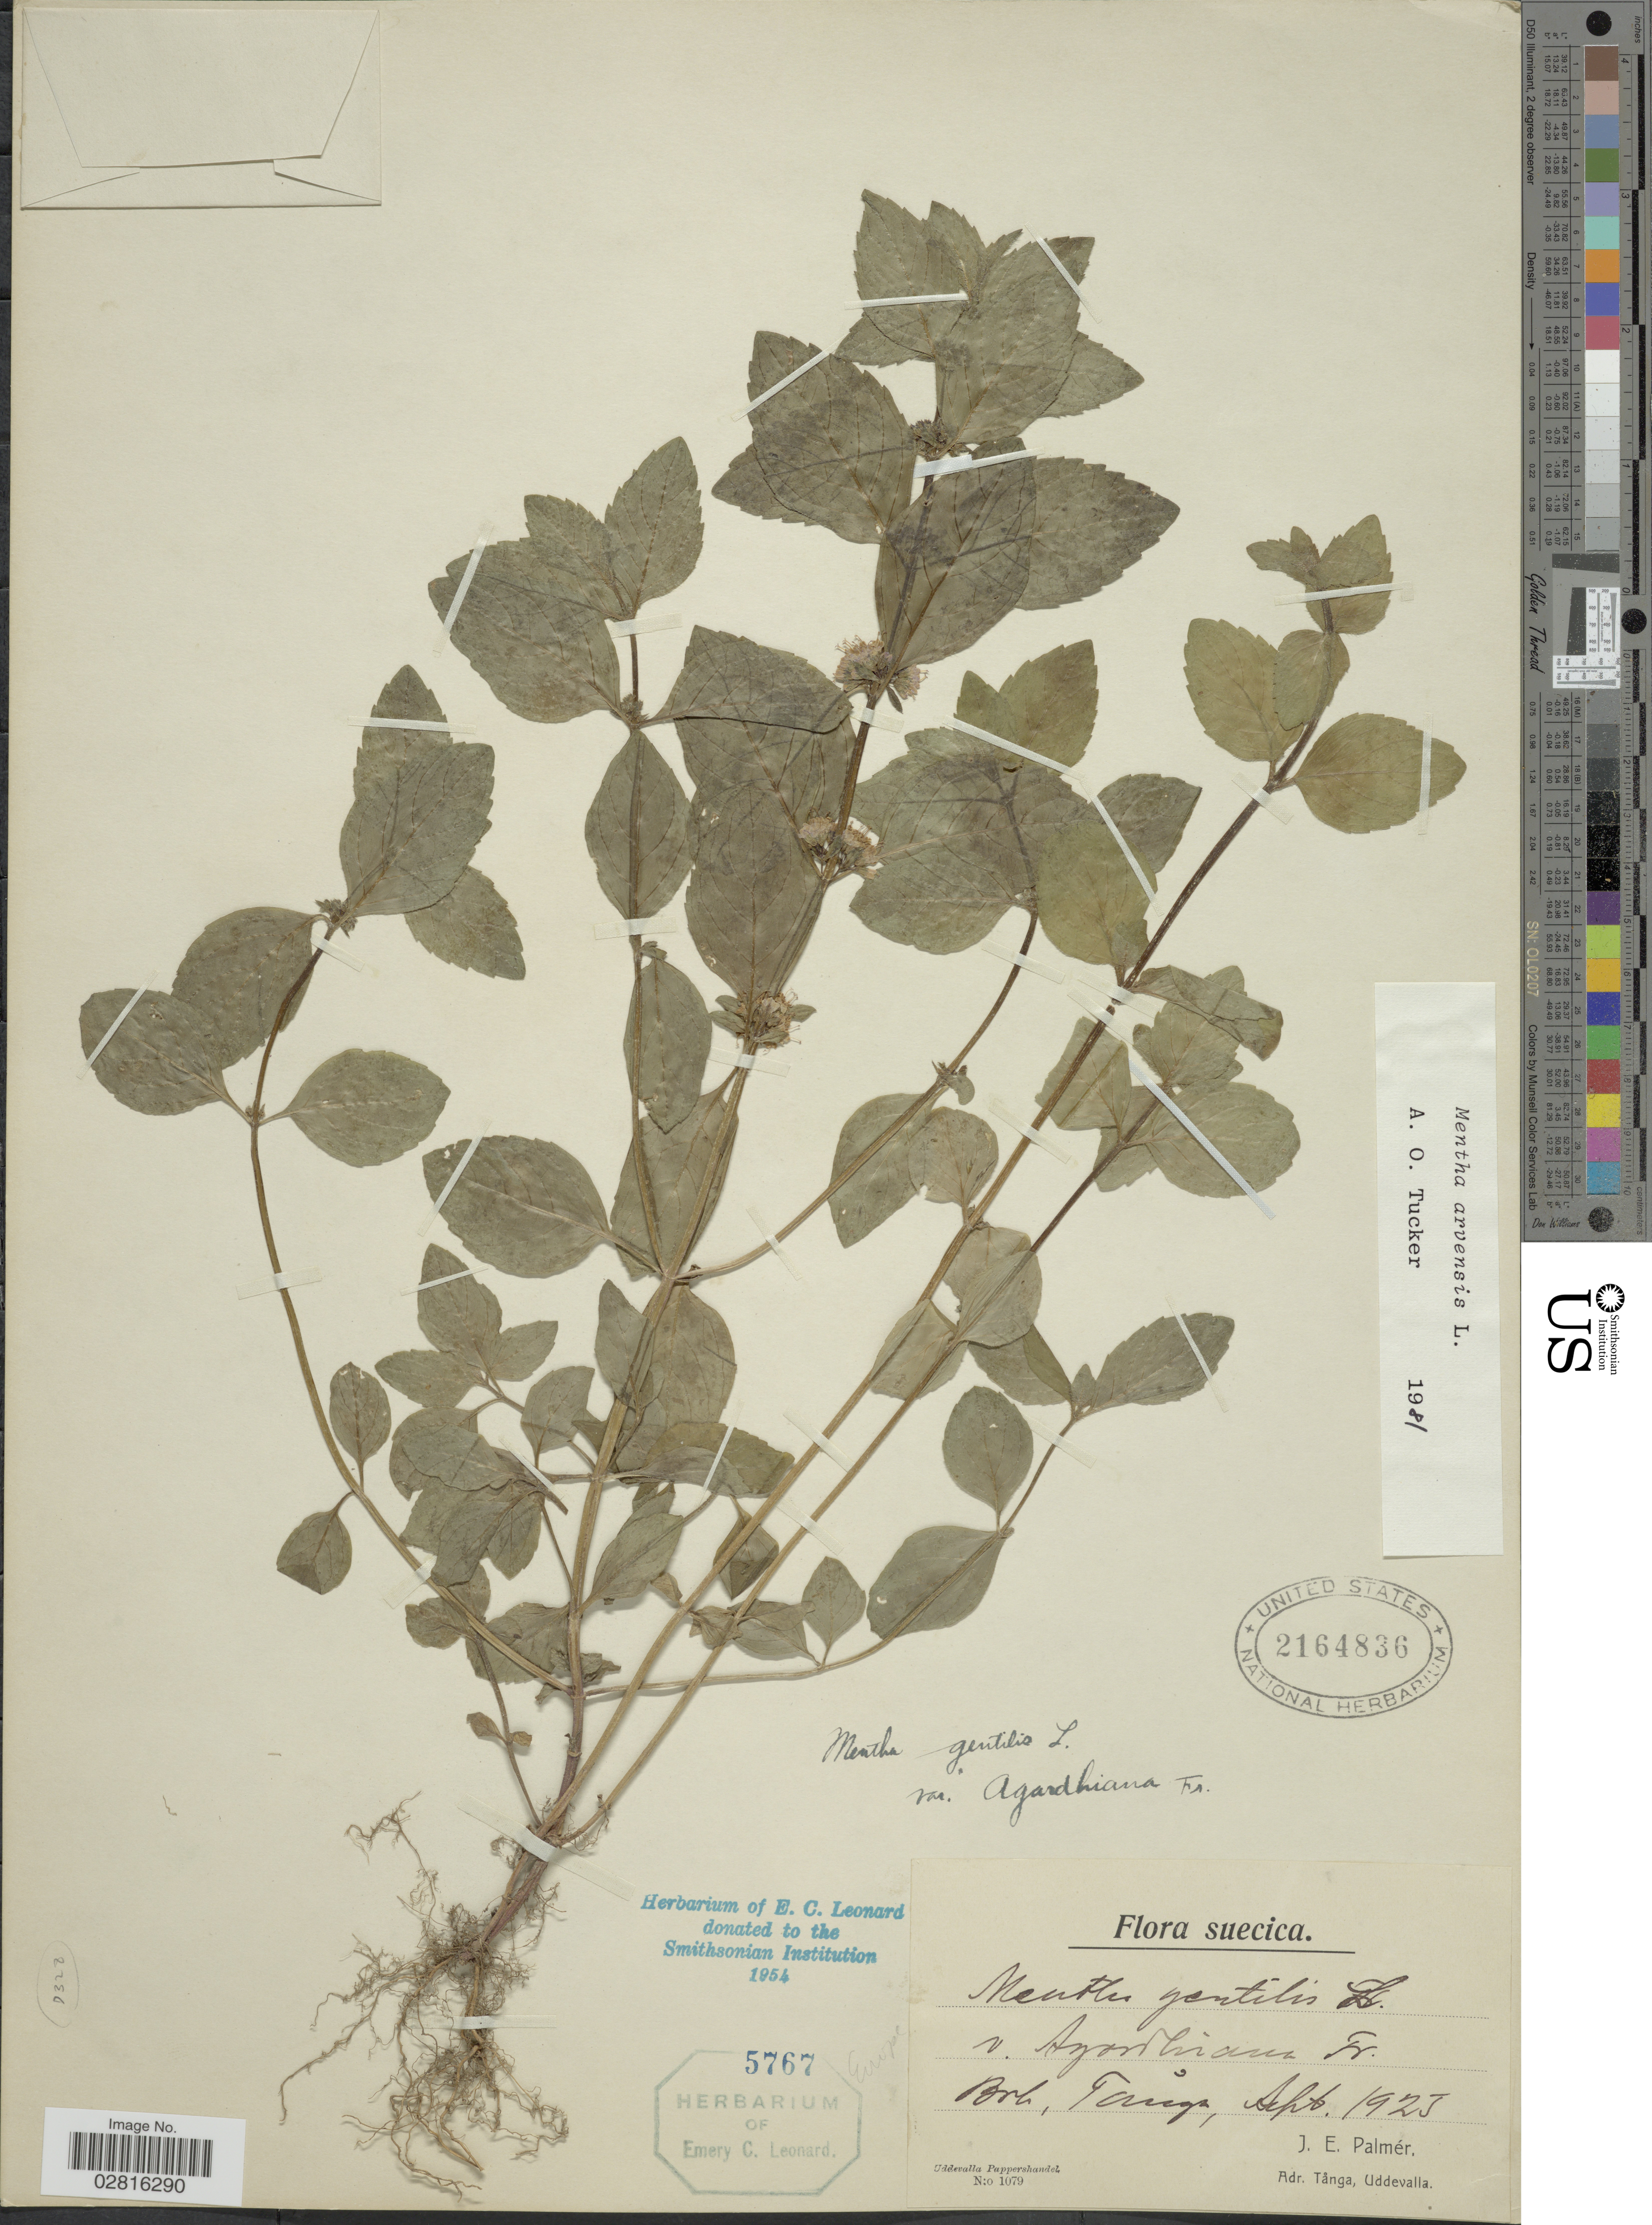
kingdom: Plantae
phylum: Tracheophyta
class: Magnoliopsida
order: Lamiales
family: Lamiaceae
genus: Mentha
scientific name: Mentha arvensis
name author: L.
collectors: J. E. Palmér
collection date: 1925-09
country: Sweden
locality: Suecica. Boh, Tånga.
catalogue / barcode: US 2164836